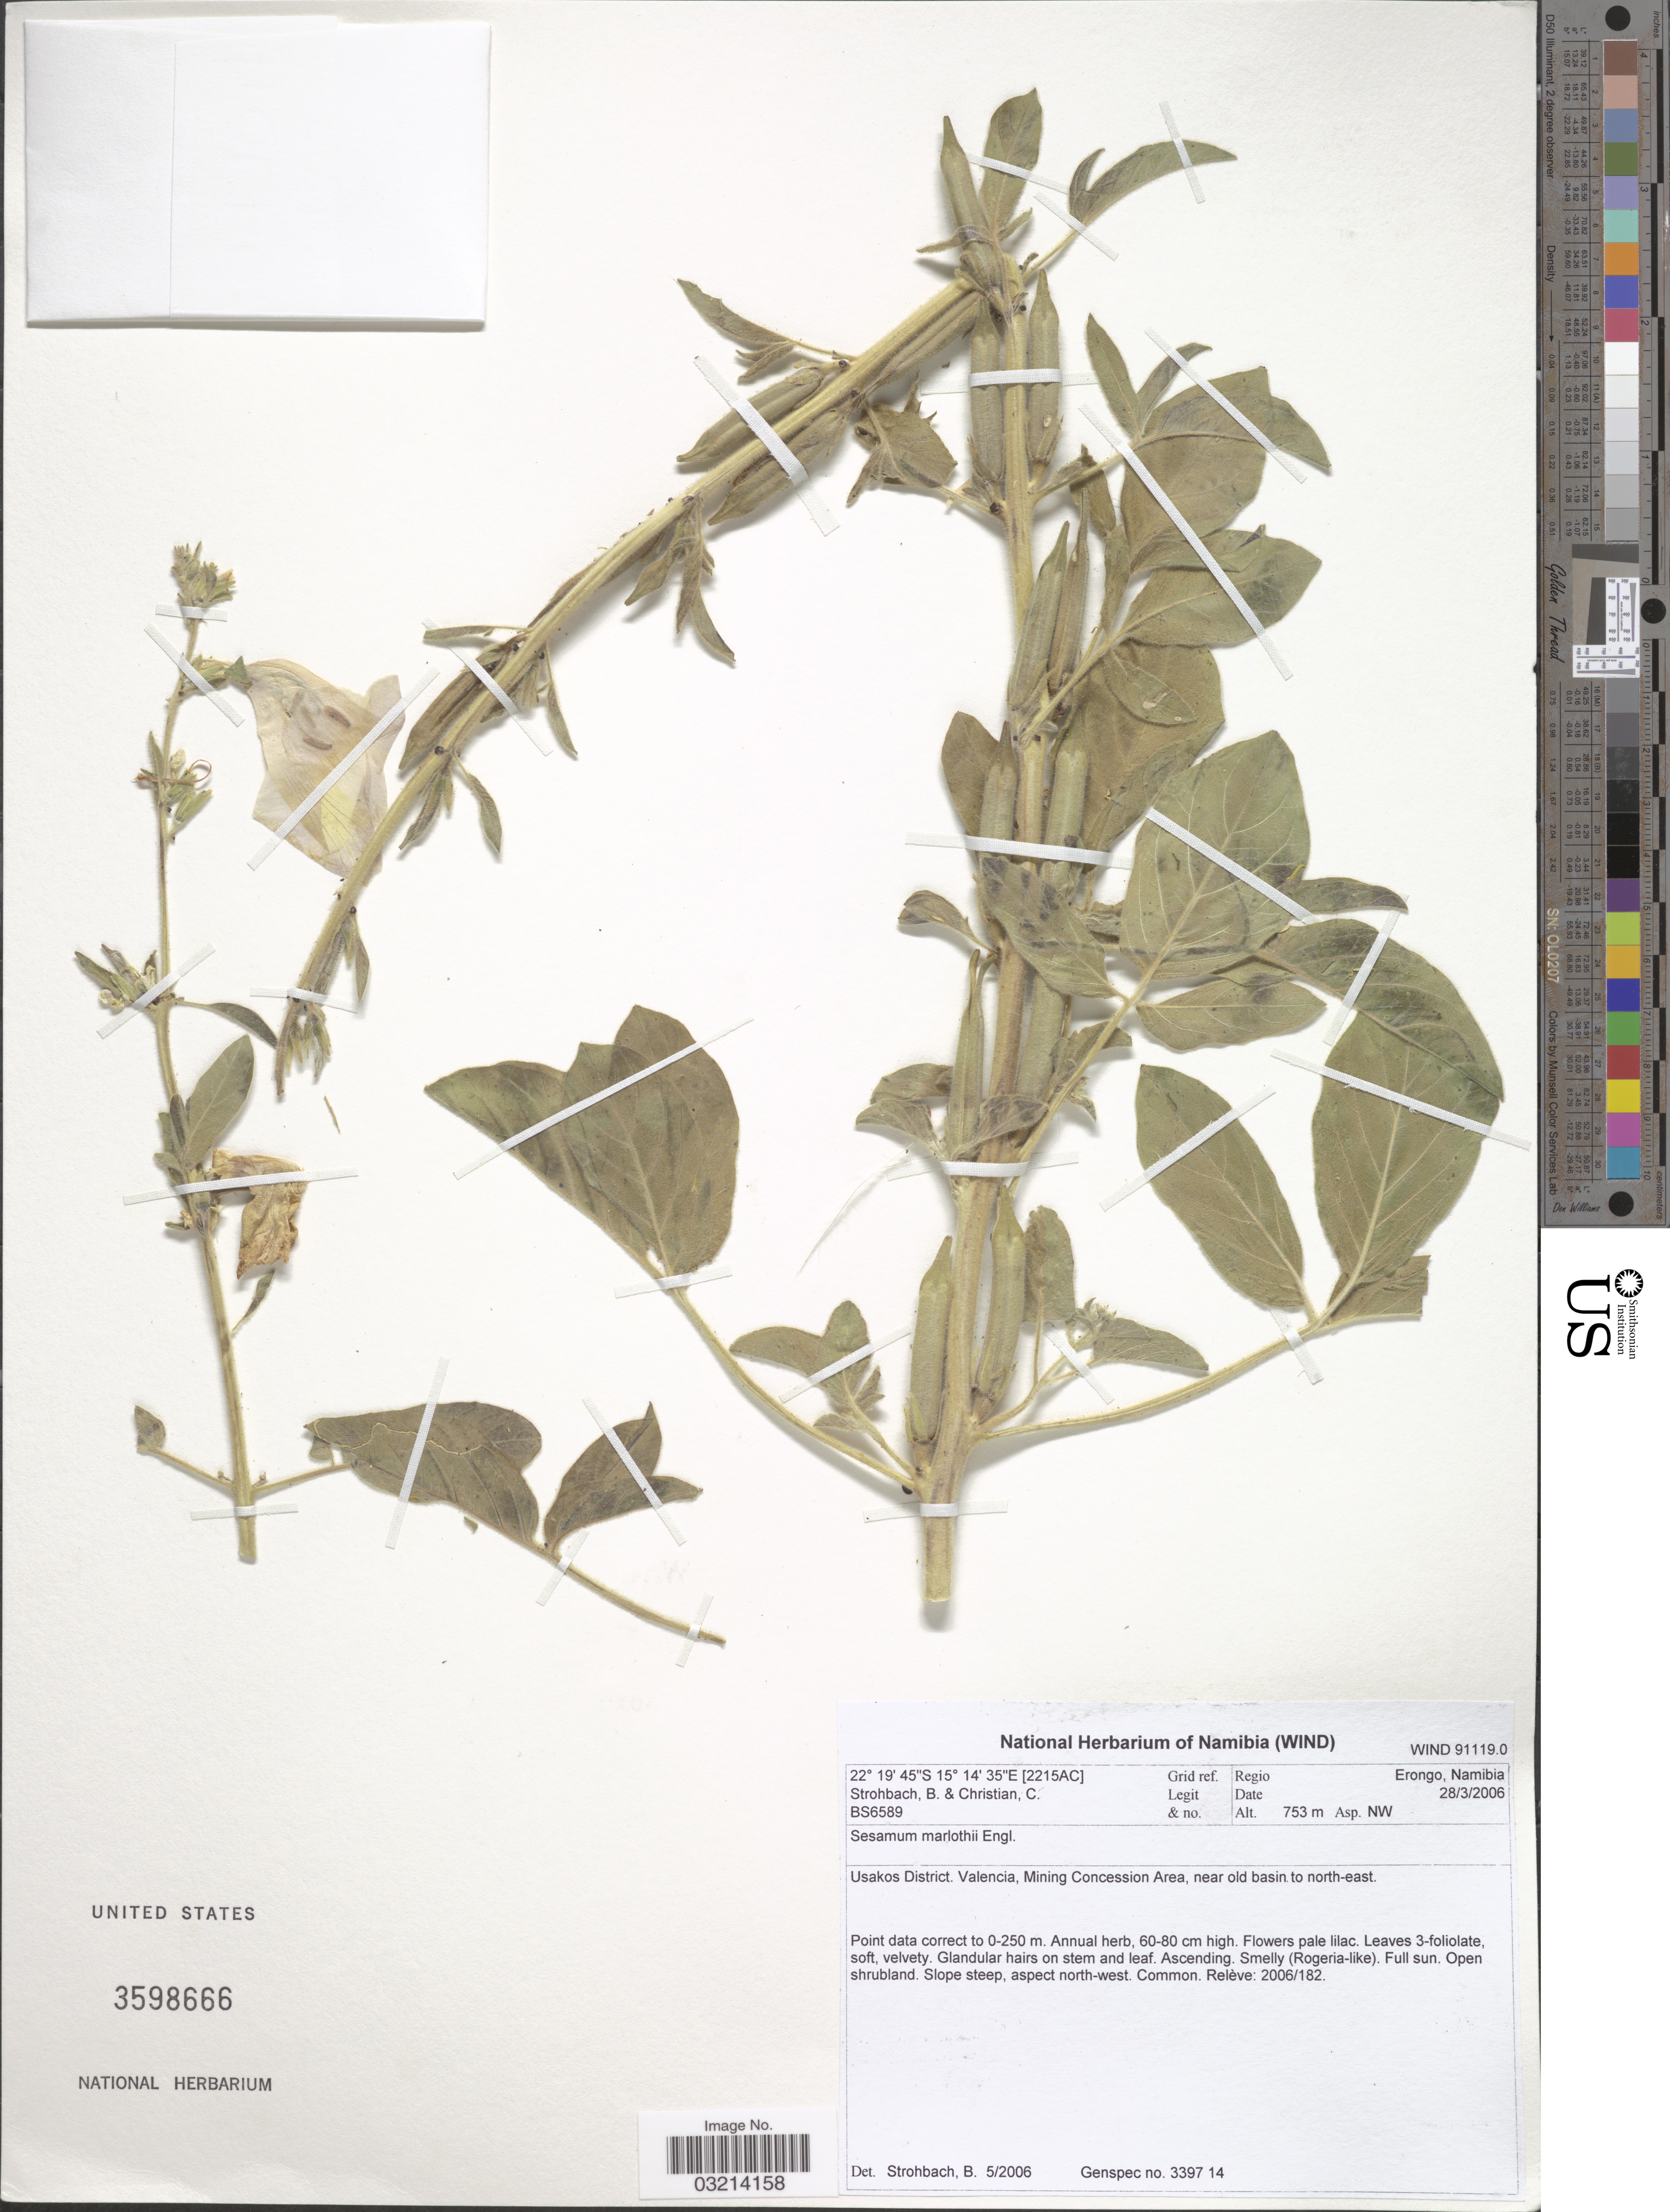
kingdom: Plantae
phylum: Tracheophyta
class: Magnoliopsida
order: Lamiales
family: Pedaliaceae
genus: Sesamum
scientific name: Sesamum marlothii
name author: Engl.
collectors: B. Strohbach & C. Christian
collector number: BS6589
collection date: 2006-03-28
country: Namibia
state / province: Erongo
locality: [2215AC] Grid ref. Regio Erongo. Usakos District. Valencia, Mining Concession Area, near old basin to north-east.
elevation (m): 753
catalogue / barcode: US 3598666